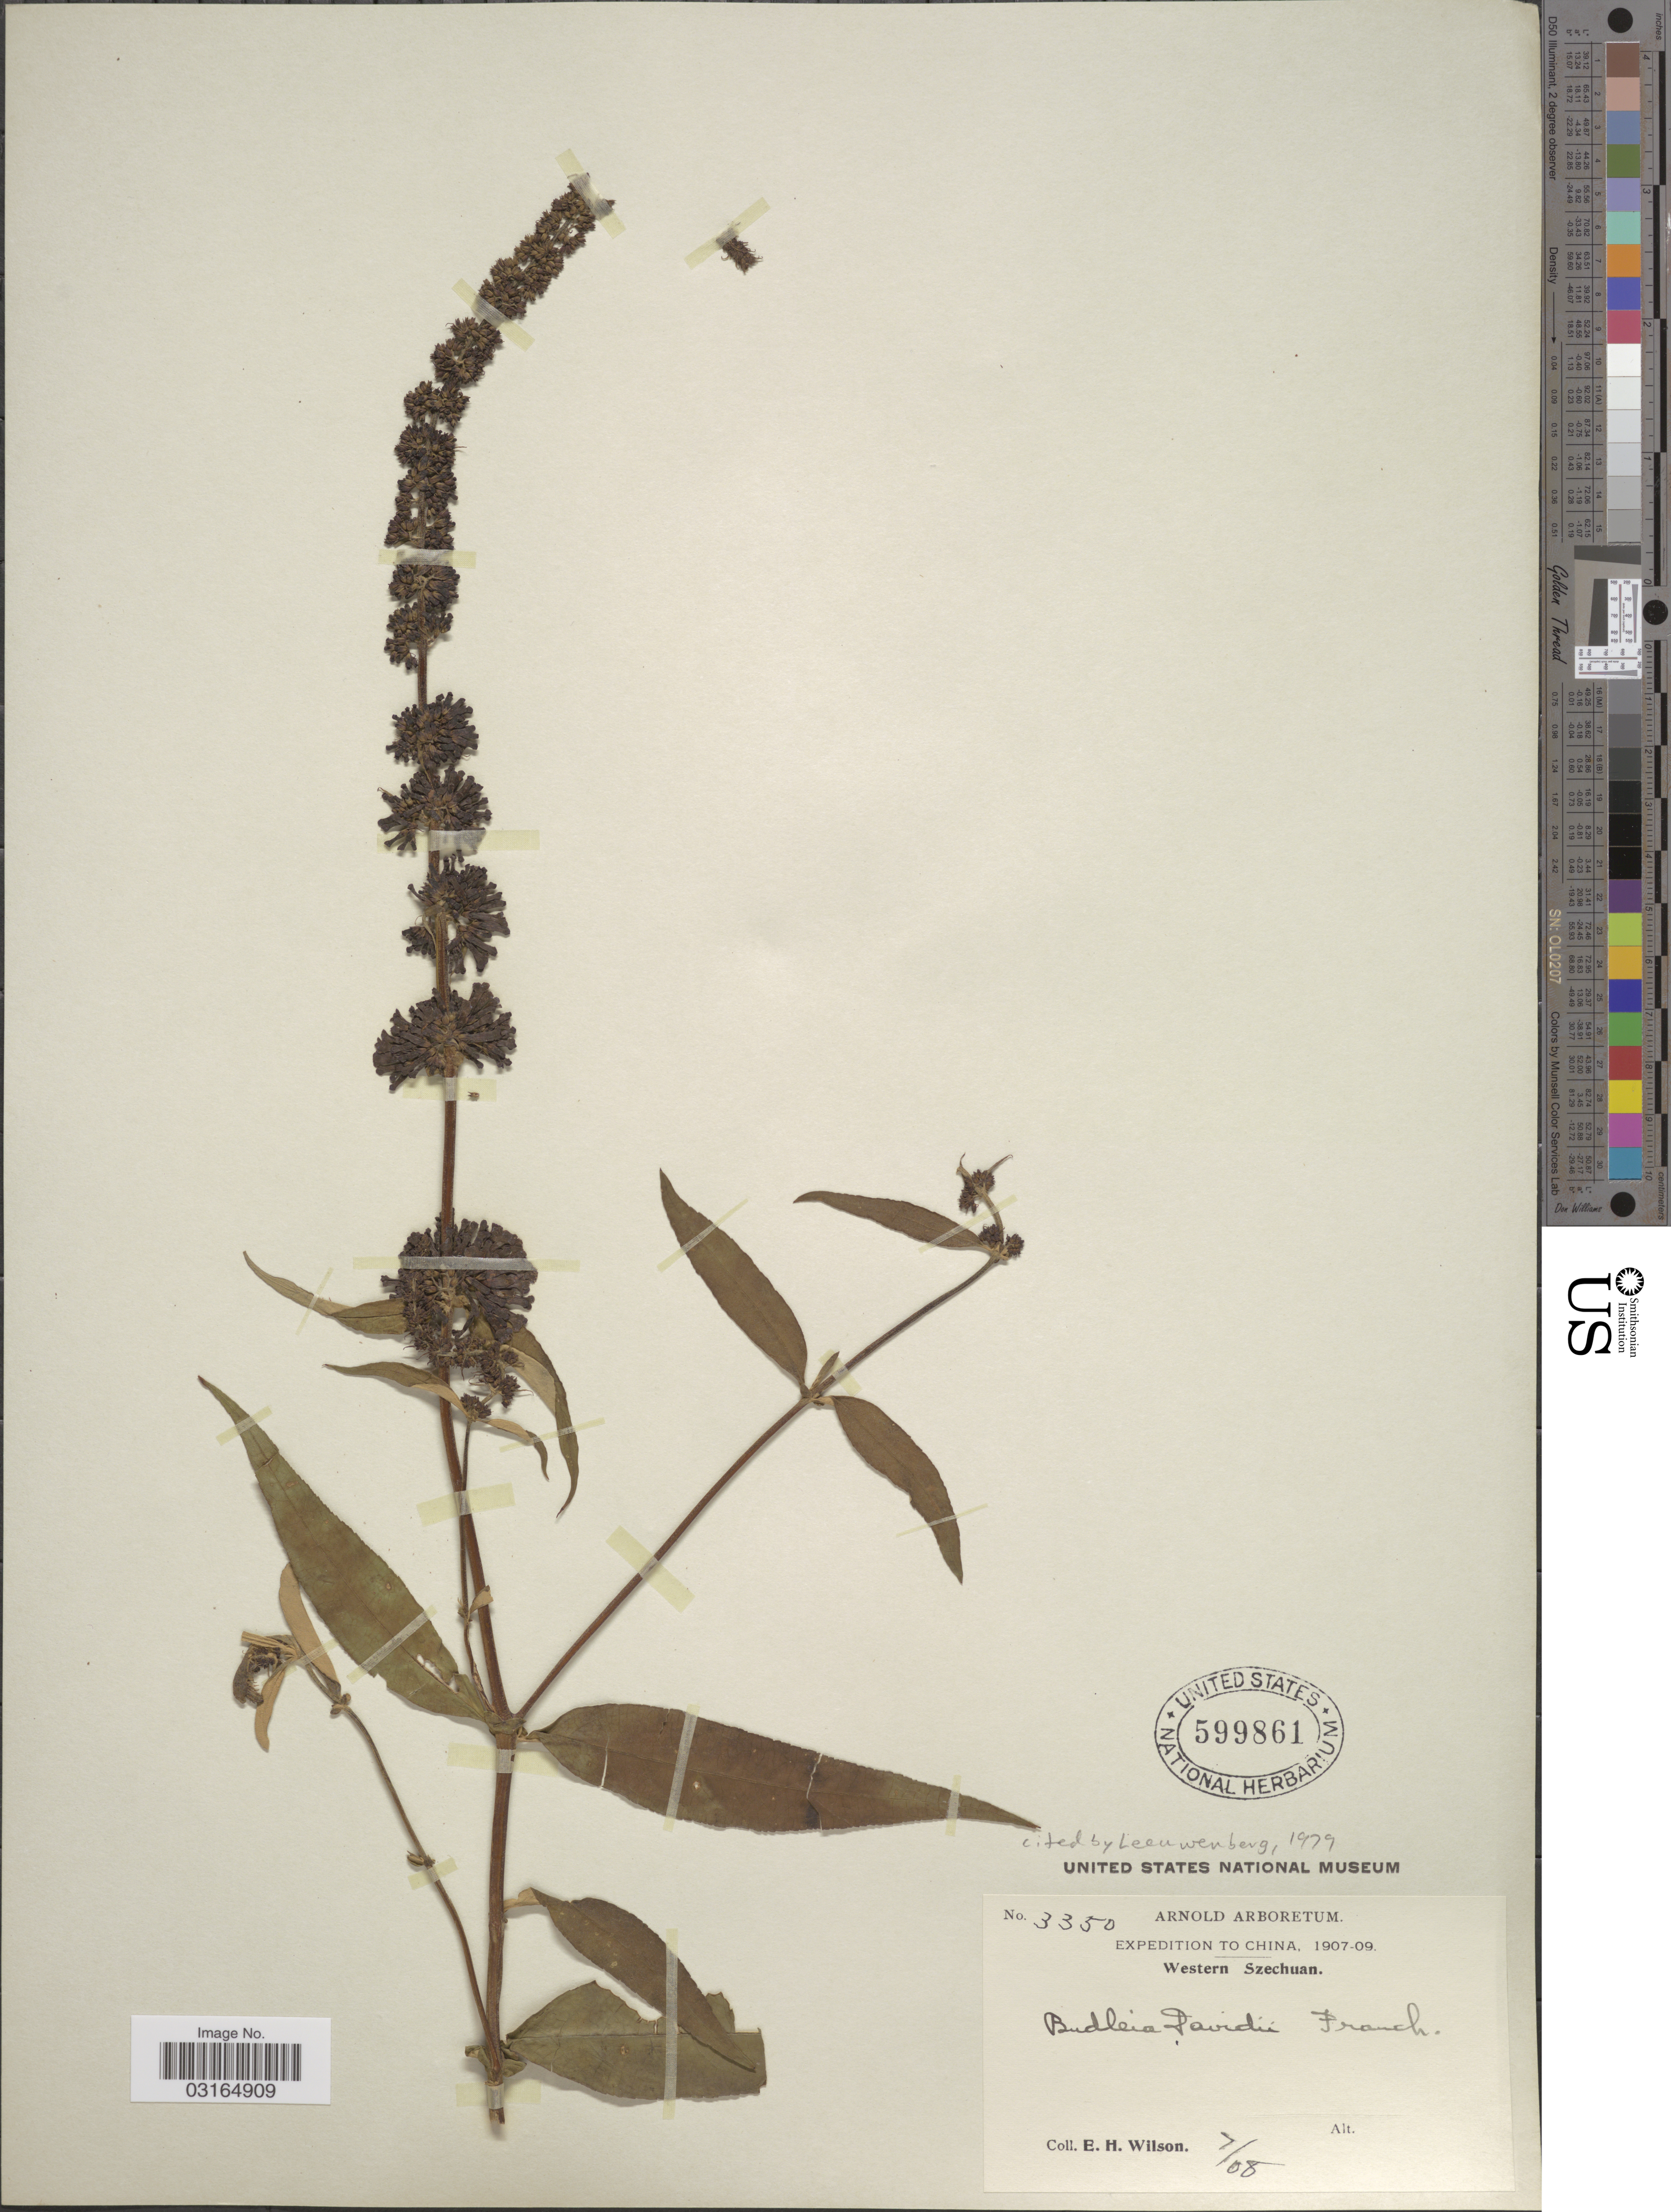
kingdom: Plantae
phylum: Tracheophyta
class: Magnoliopsida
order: Lamiales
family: Scrophulariaceae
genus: Buddleja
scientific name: Buddleja davidii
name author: Franch.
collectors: E. Wilson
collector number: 3350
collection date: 1908-07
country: China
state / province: Sichuan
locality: Western Szechuan.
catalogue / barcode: US 599861